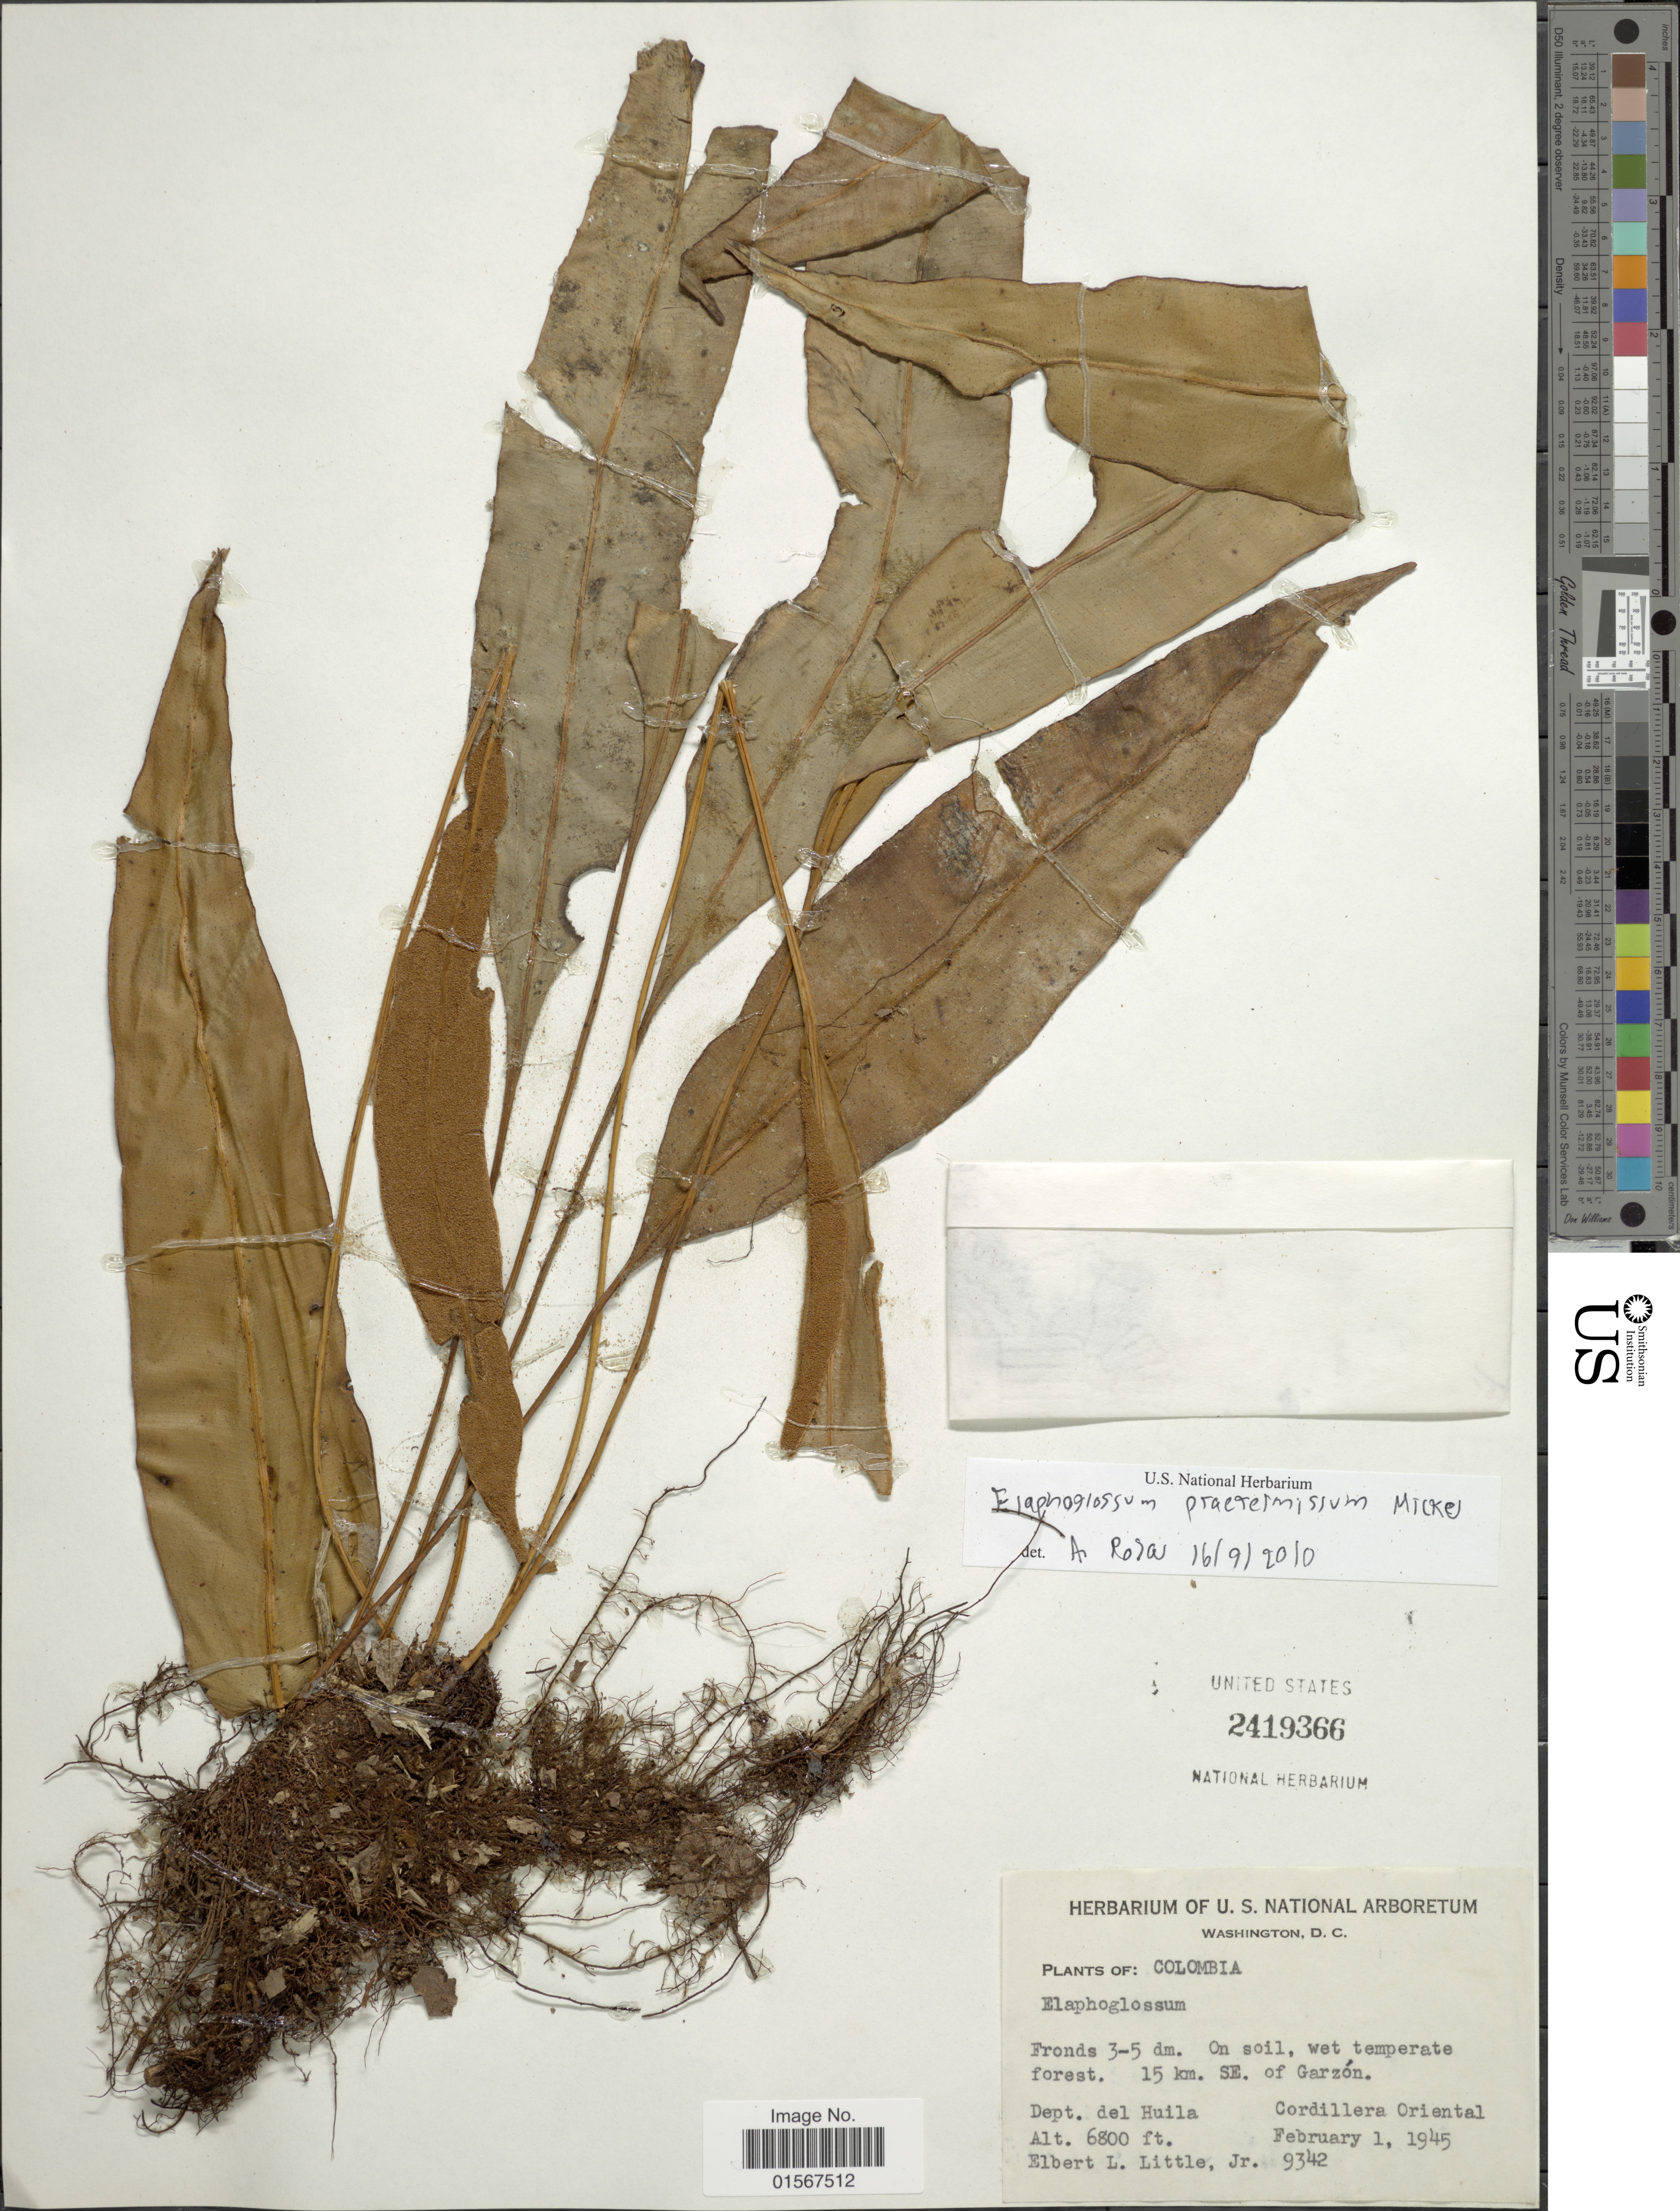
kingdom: Plantae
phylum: Tracheophyta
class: Polypodiopsida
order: Polypodiales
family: Dryopteridaceae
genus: Elaphoglossum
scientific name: Elaphoglossum praetermissum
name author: Mickel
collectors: E. L. Little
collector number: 9342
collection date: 1945-02-01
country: Colombia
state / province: Huila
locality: Colombia, Dept. del Huila, Cordillera Oriental, 15 km. SE of Garzón.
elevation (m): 2073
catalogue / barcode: US 2419366